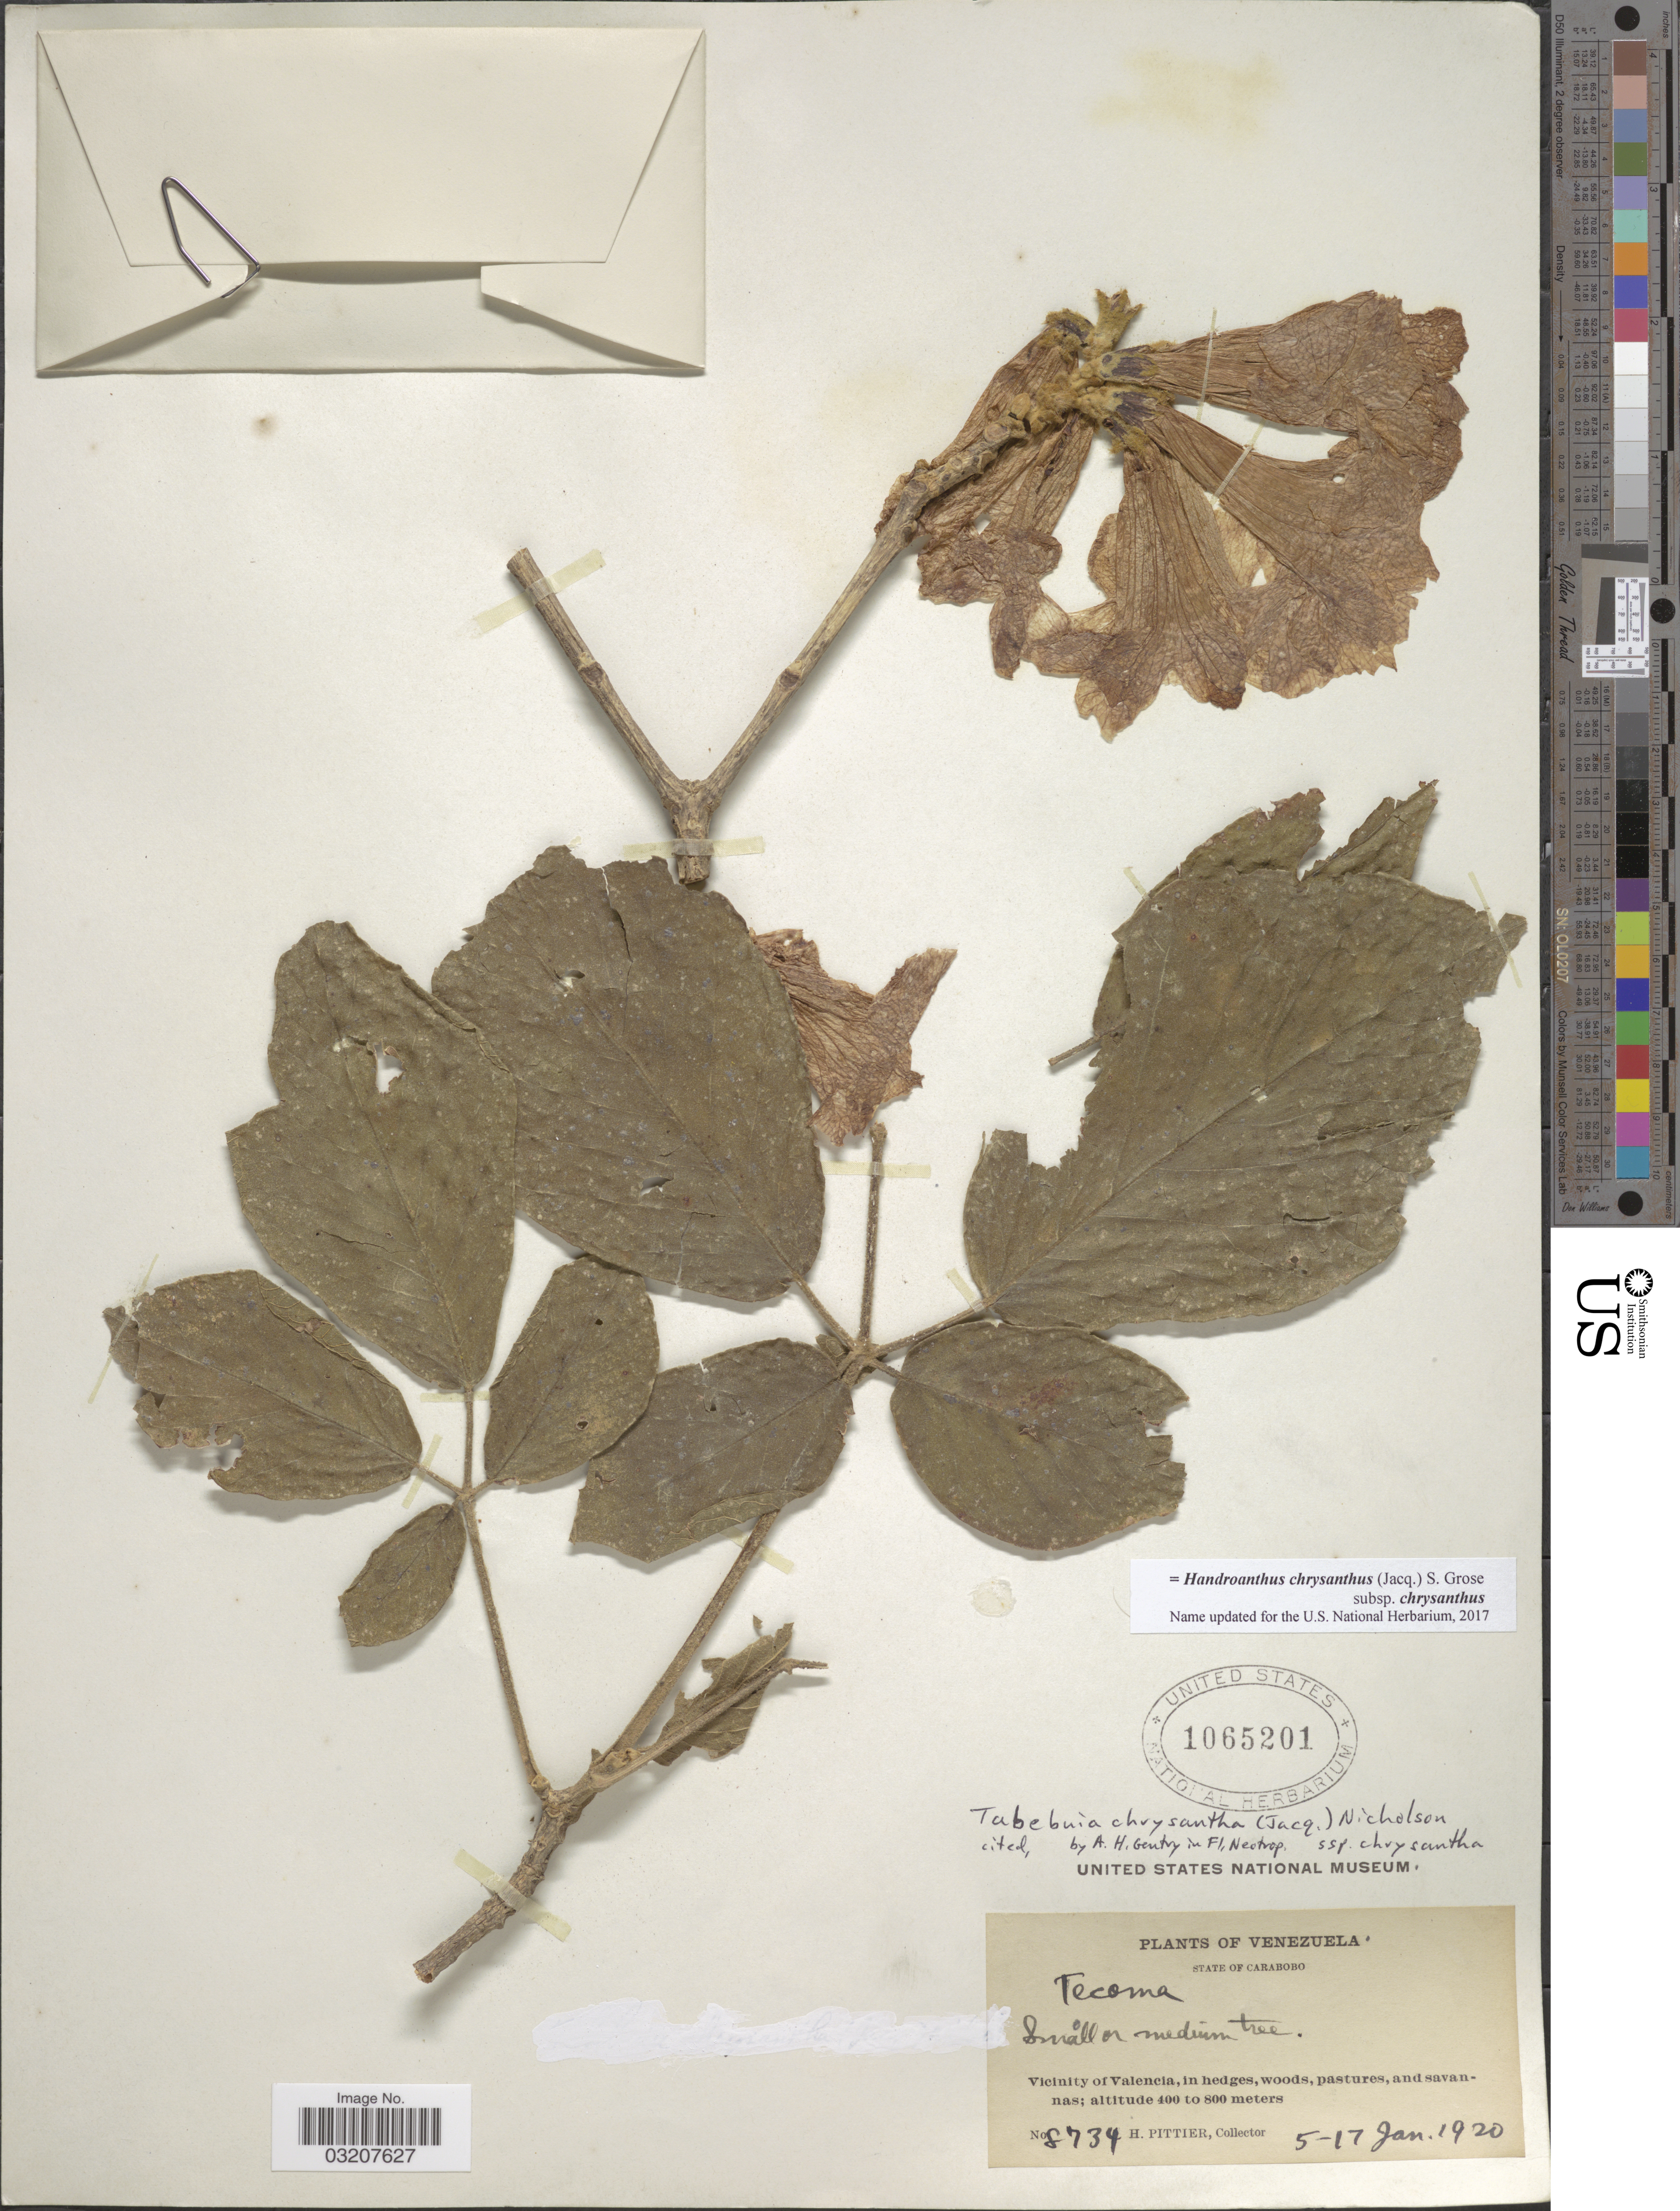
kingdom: Plantae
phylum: Tracheophyta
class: Magnoliopsida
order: Lamiales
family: Bignoniaceae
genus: Handroanthus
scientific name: Handroanthus chrysanthus subsp. chrysanthus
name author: (Jacq.) S.O. Grose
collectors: H. F. Pittier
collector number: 8734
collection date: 1920-01-05/1920-01-17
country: Venezuela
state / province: Carabobo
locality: Vicinity of Valencia, in hedges, woods, pastures, and savannas.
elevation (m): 400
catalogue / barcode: US 1065201